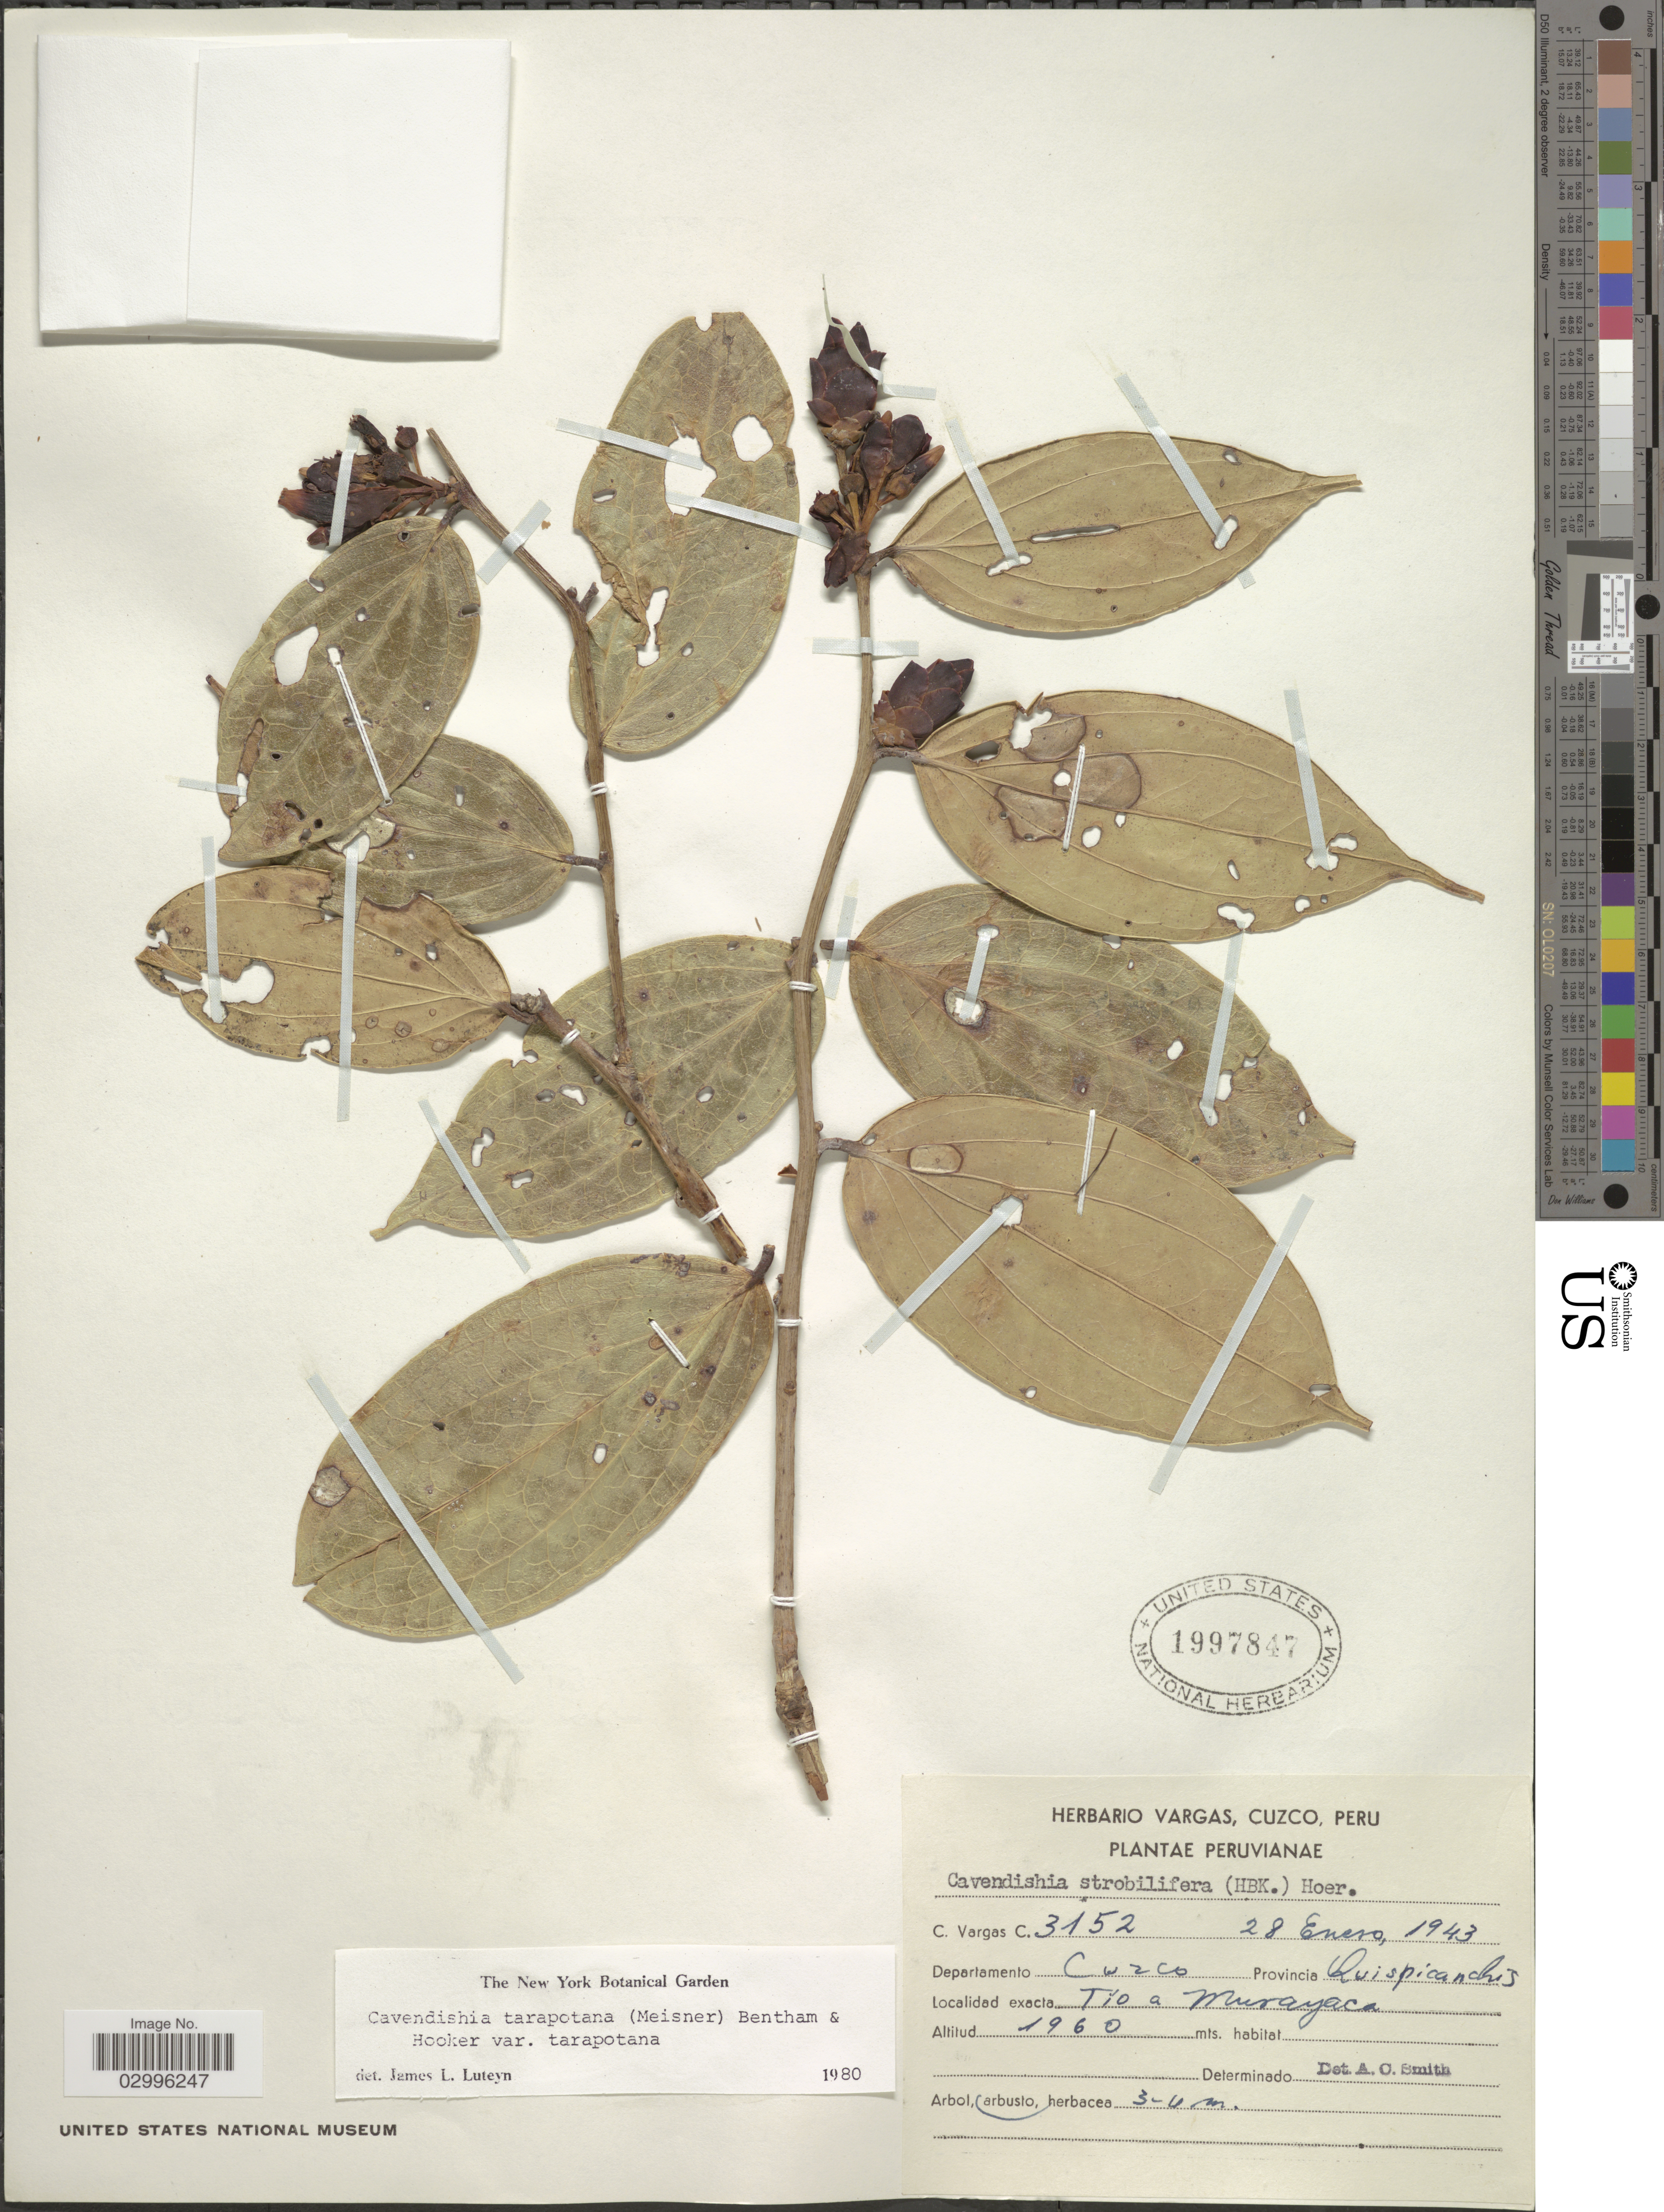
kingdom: Plantae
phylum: Tracheophyta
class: Magnoliopsida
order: Ericales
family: Ericaceae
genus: Cavendishia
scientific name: Cavendishia tarapotana var. tarapotana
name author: (Meisn.) Benth. & Hook.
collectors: C. Vargas Calderón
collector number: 3152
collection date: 1943-01-28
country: Peru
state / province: Cusco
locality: Departamento Cuzco, Provincia Quispicanchis. Tío a Murayaca.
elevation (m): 1960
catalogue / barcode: US 1997847